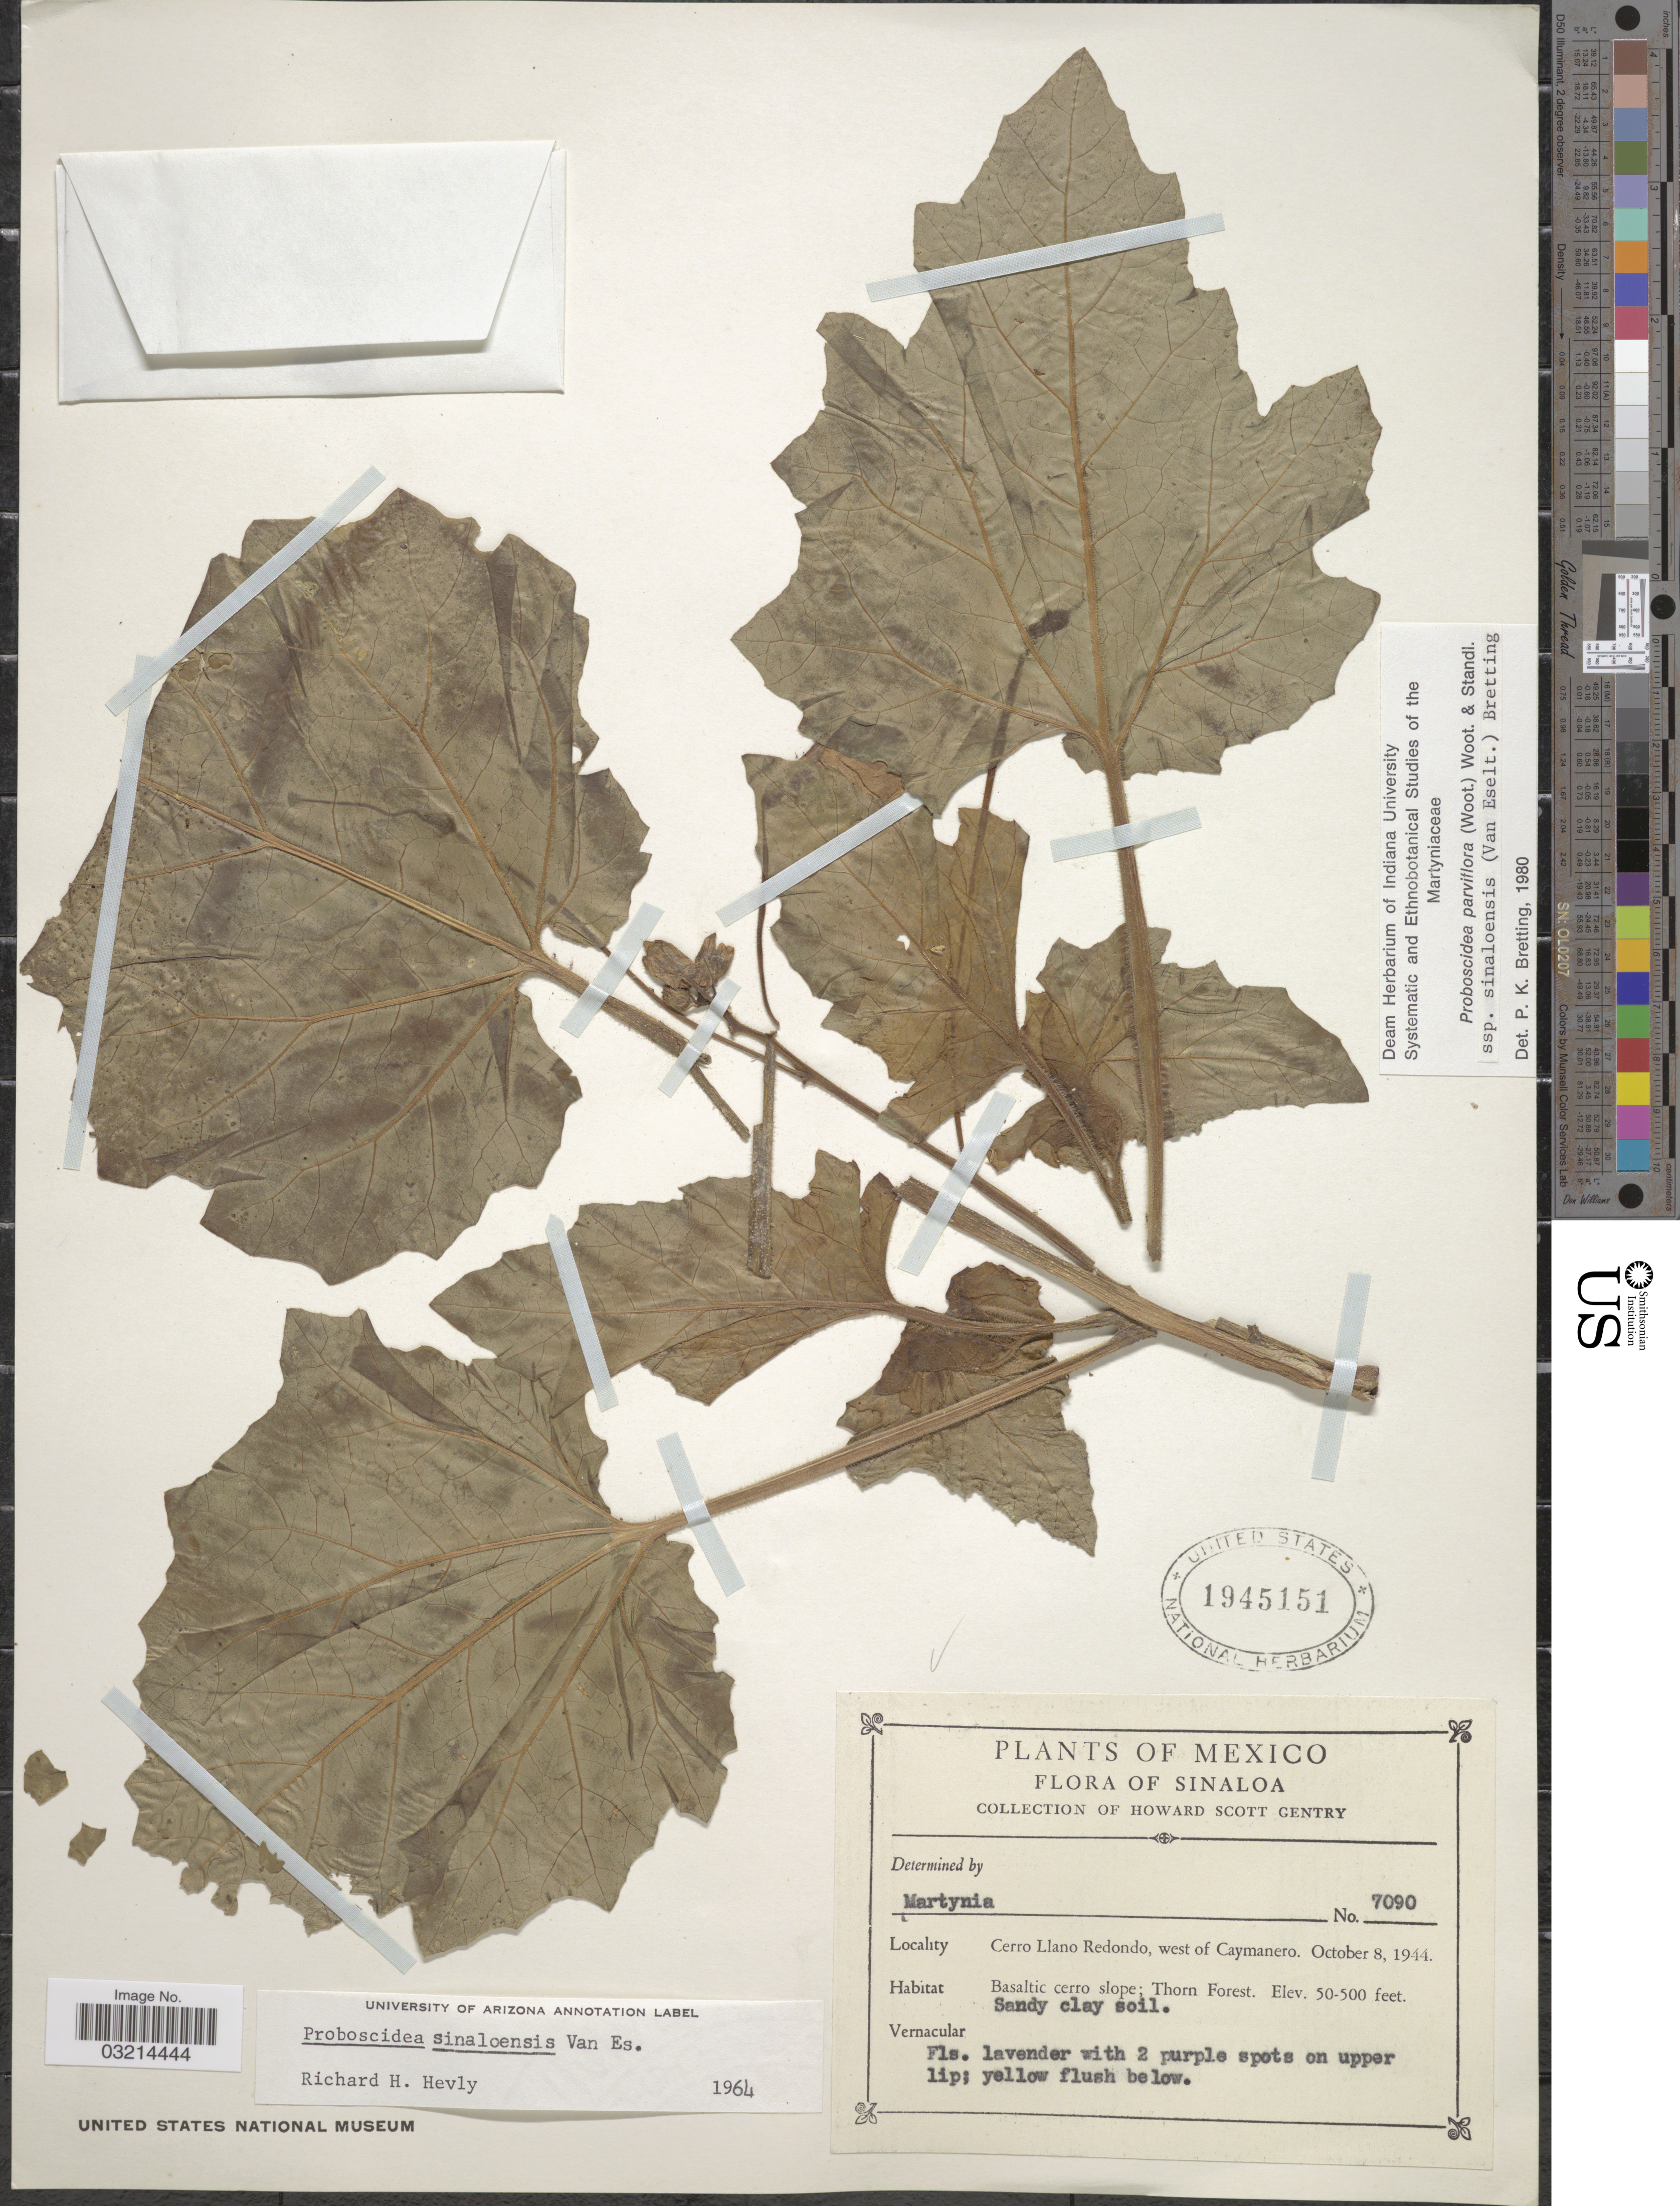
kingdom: Plantae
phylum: Tracheophyta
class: Magnoliopsida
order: Lamiales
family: Martyniaceae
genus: Proboscidea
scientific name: Proboscidea parviflora subsp. sinaloensis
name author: (Wooton) Wooton & Standl.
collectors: H. S. Gentry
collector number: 7090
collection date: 1944-10-08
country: Mexico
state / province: Sinaloa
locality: Cerro Llano Redondo, west of Caymanero.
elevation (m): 15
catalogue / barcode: US 1945151